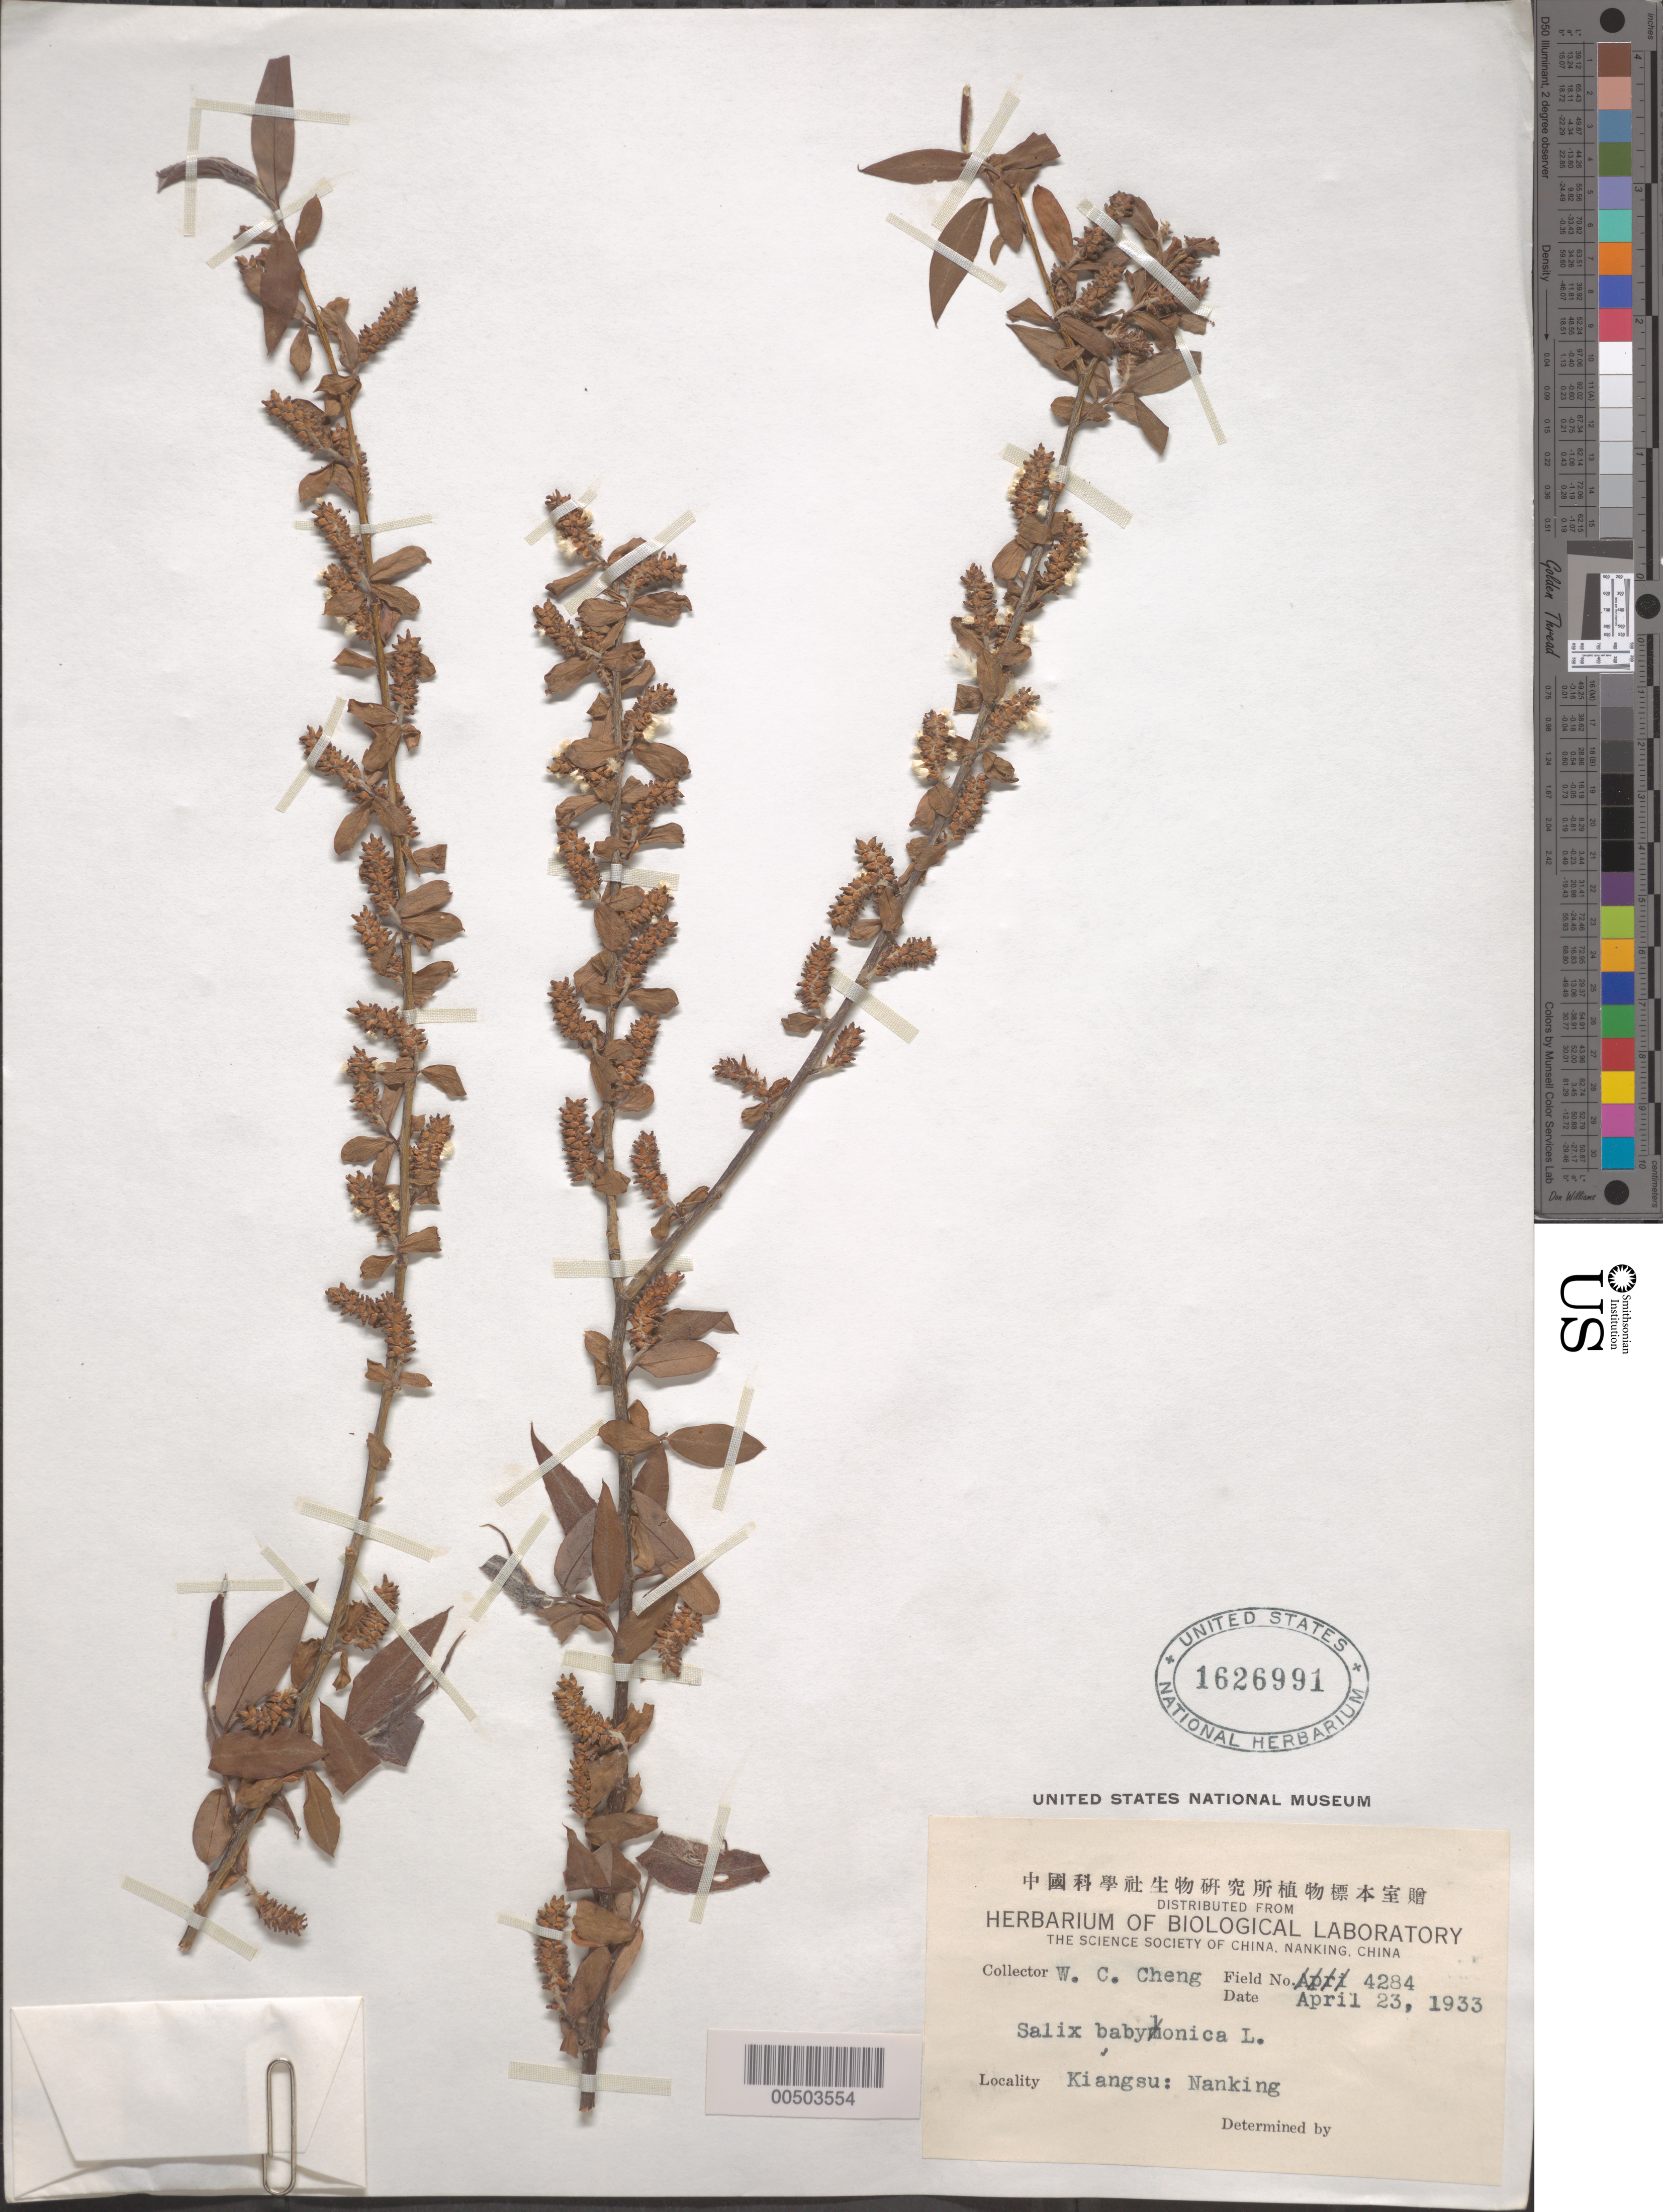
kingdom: Plantae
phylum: Tracheophyta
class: Magnoliopsida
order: Malpighiales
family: Salicaceae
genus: Salix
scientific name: Salix babylonica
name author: L.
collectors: W. C. Cheng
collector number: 4284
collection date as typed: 23 Apr 1933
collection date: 1933-04-23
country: China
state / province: Jiangsu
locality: Nanking (Nanjing)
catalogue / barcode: US 1626991